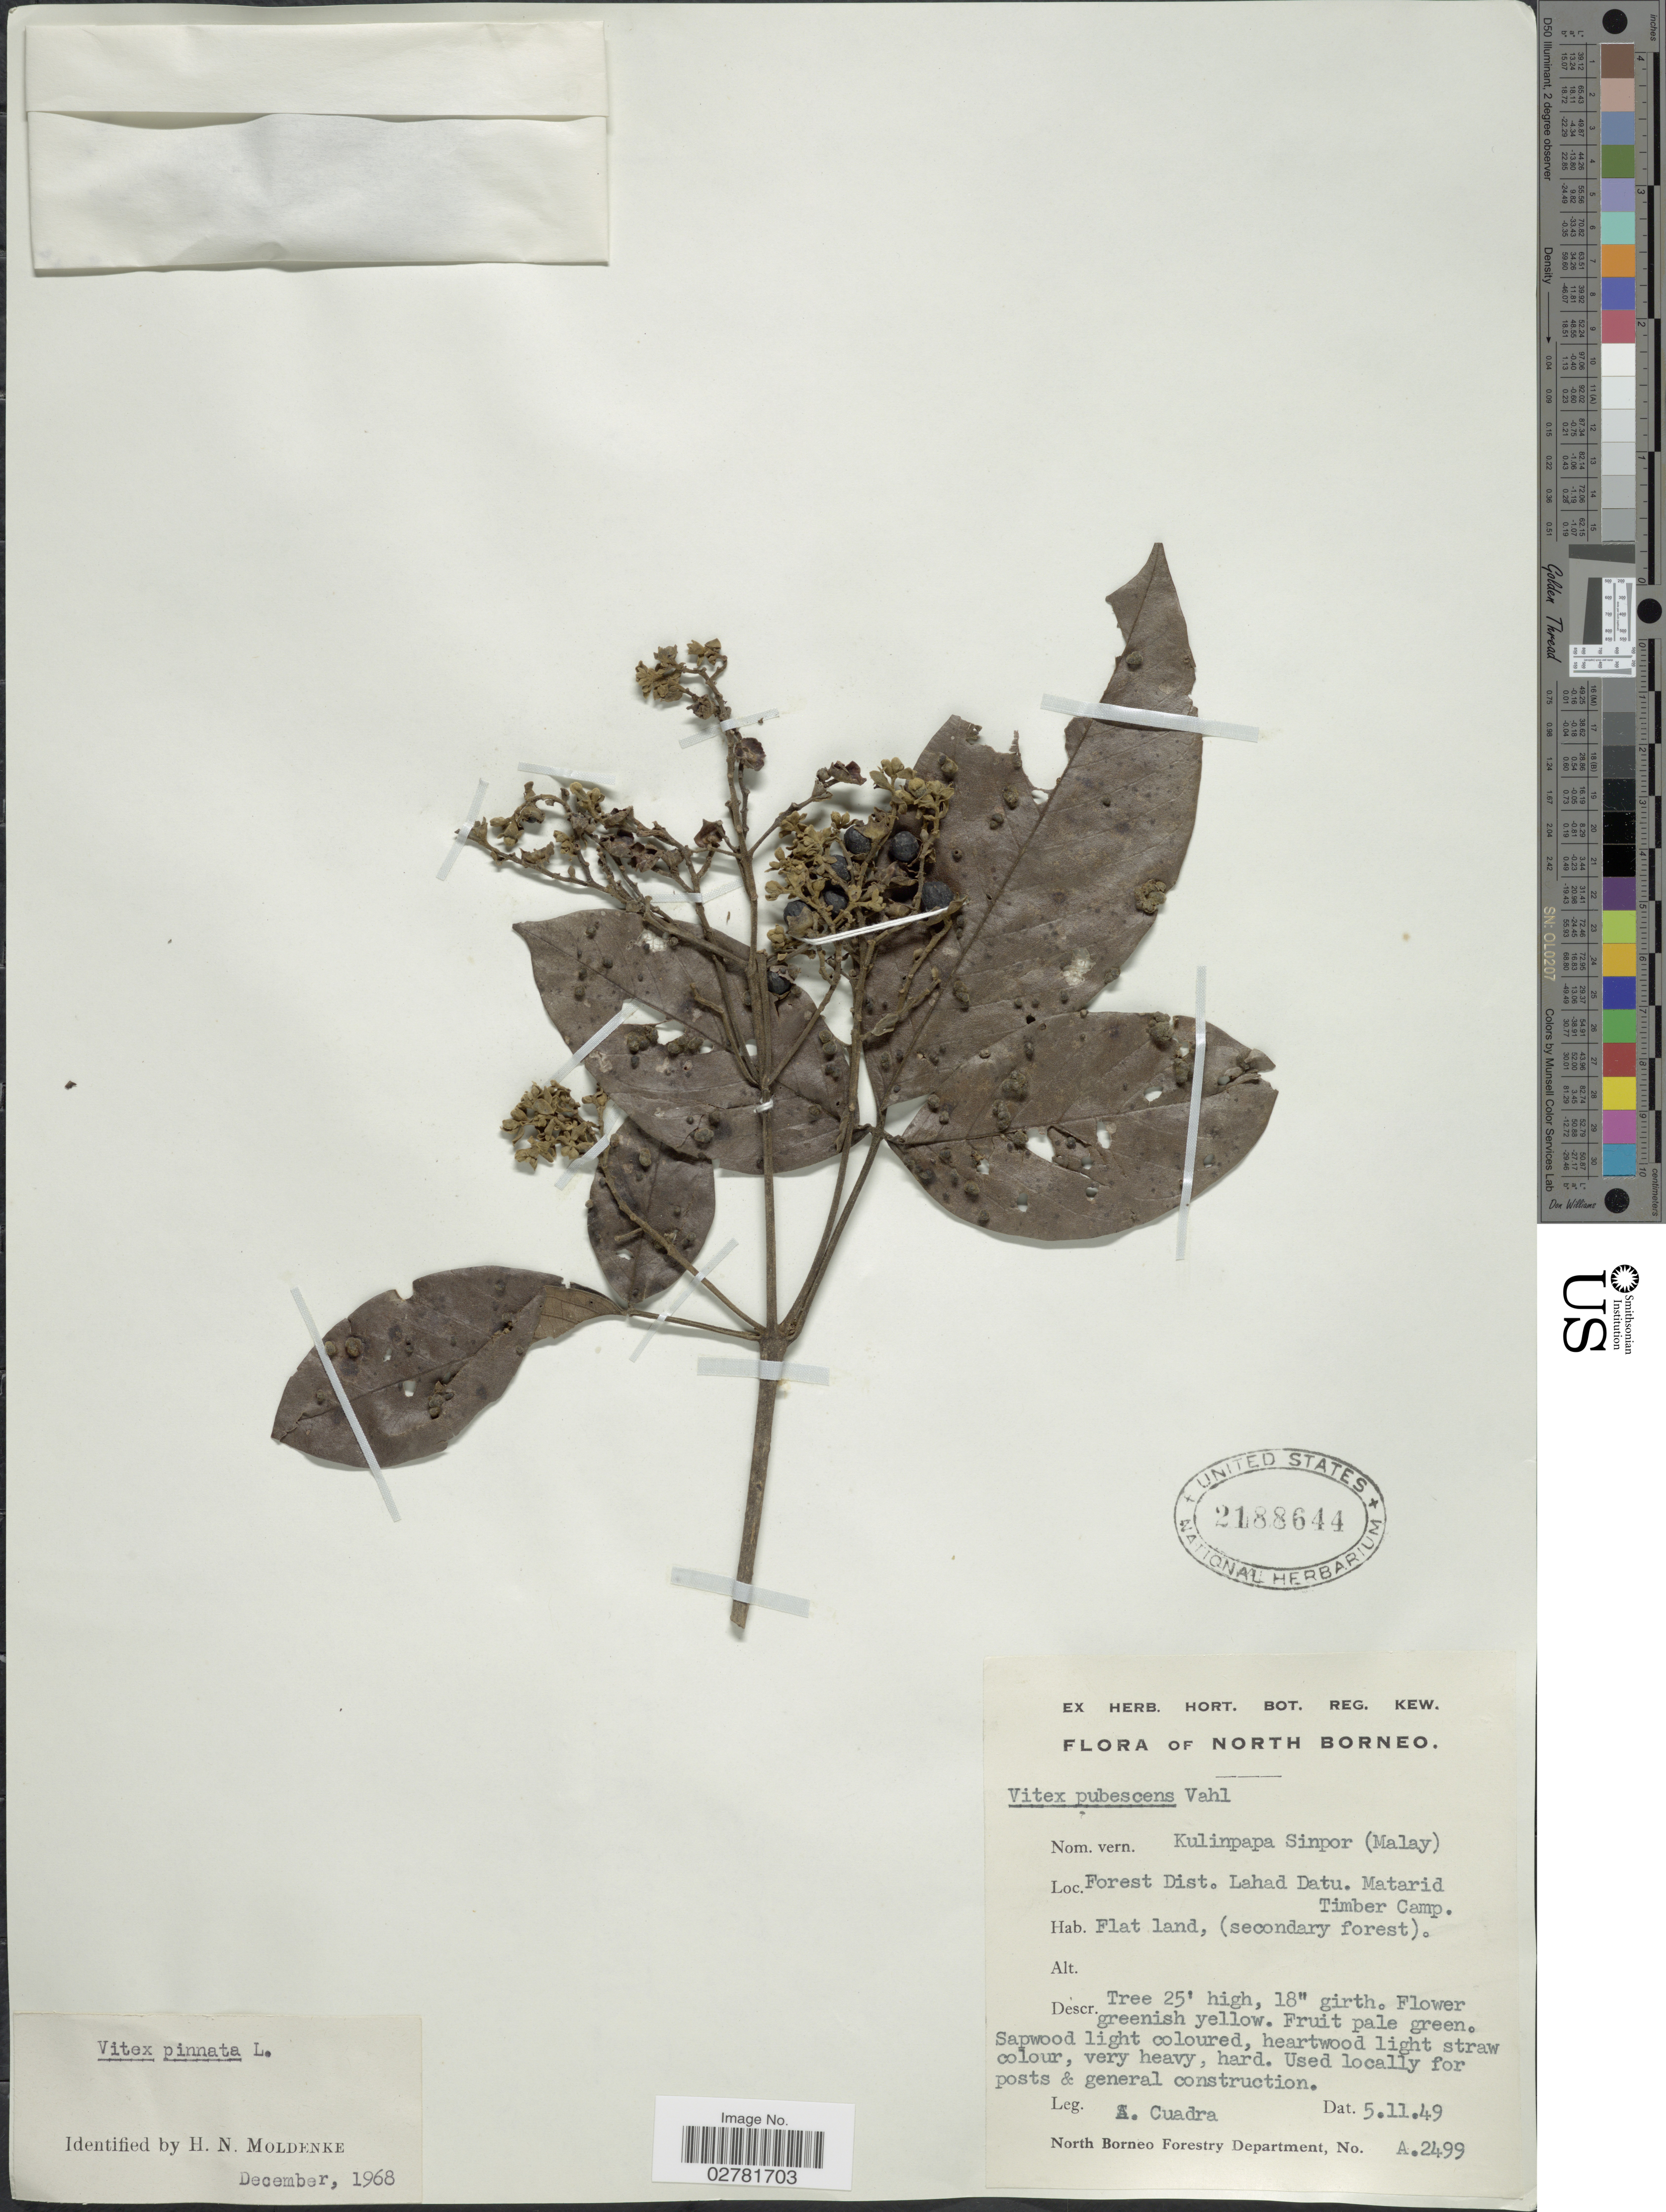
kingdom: Plantae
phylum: Tracheophyta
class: Magnoliopsida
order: Lamiales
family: Lamiaceae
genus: Vitex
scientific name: Vitex pinnata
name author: L.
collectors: A. Cuadra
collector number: A2499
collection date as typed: Transcribed d/m/y: 5/11/49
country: Malaysia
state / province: Sabah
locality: North Borneo. Forest Dist. Lahad Datu. Matarid Timber Camp.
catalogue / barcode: US 2188644